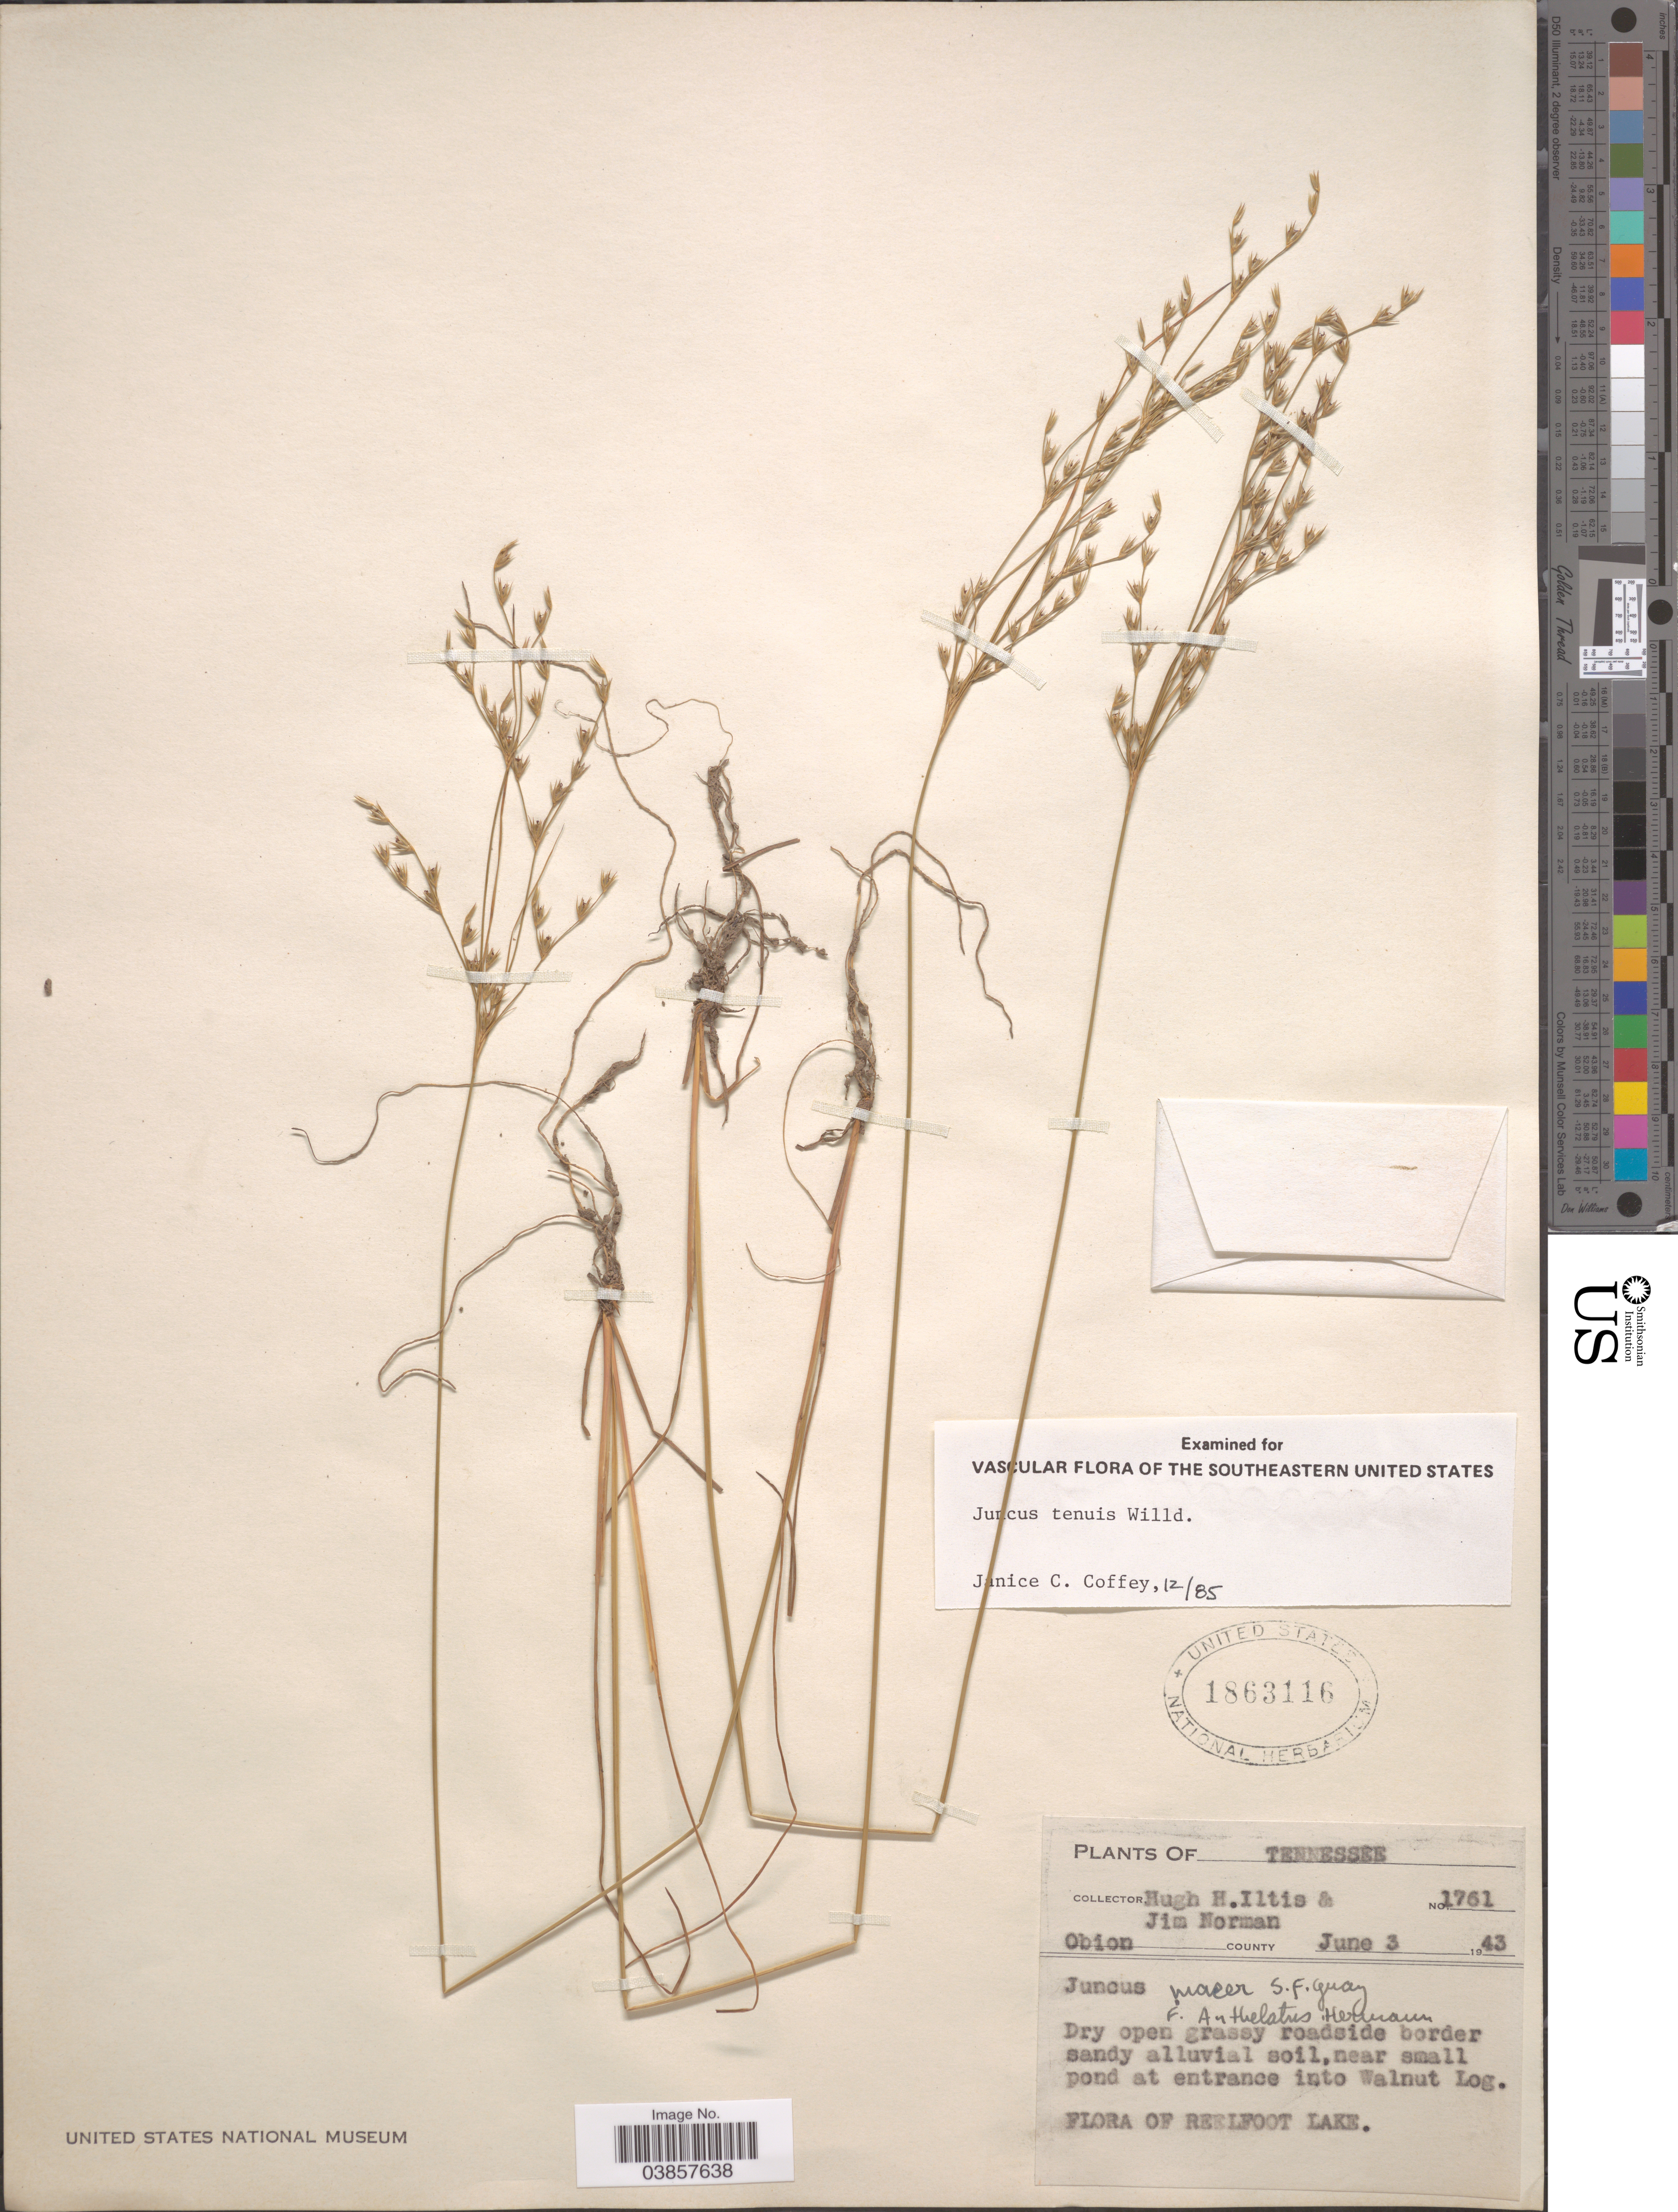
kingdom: Plantae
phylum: Tracheophyta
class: Liliopsida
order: Poales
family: Juncaceae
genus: Juncus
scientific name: Juncus tenuis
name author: Willd.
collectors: H. H. Iltis & J. Norman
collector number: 1761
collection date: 1943-06-03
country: United States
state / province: Tennessee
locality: Obion County. Into Walnut Log. Reelfoot Lake.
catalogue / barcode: US 1863116